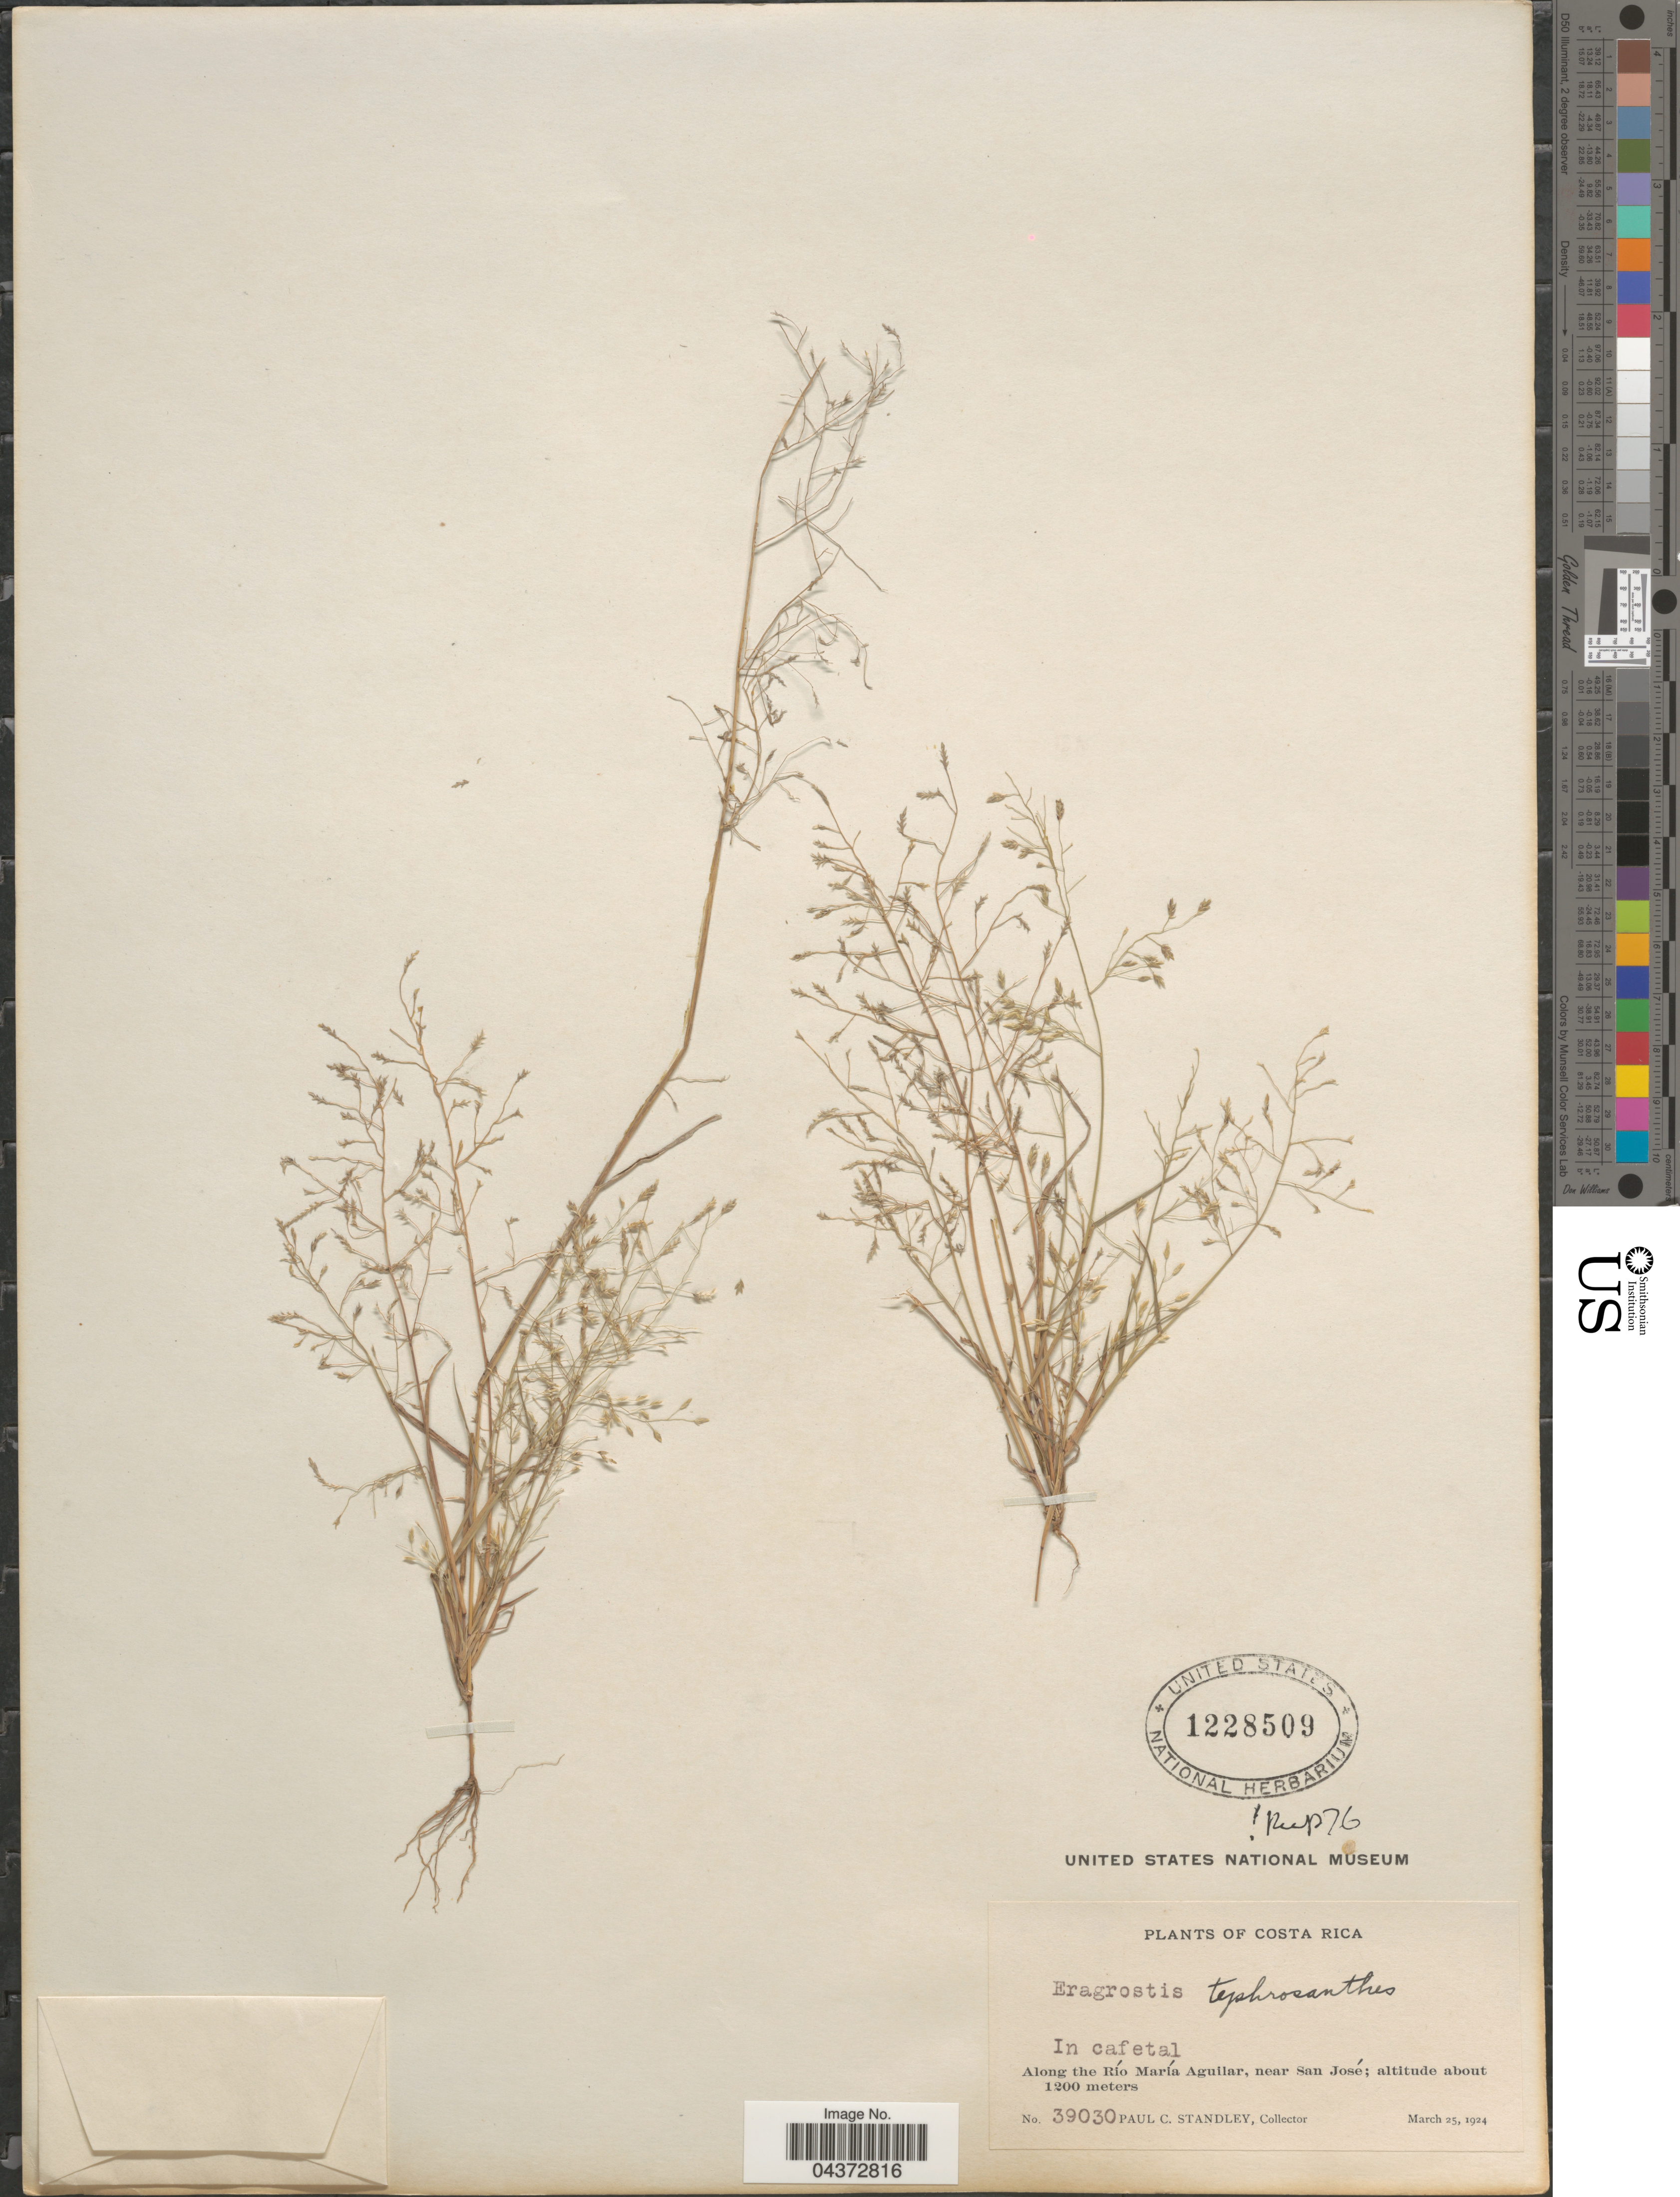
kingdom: Plantae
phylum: Tracheophyta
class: Liliopsida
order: Poales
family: Poaceae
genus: Eragrostis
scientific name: Eragrostis pectinacea var. miserrima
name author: (E. Fourn.) Reeder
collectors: P. C. Standley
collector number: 39030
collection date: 1924-03-25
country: Costa Rica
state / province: San José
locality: In cafetal. Along the Río María Aguilar, near San José.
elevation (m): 1200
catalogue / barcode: US 1228509